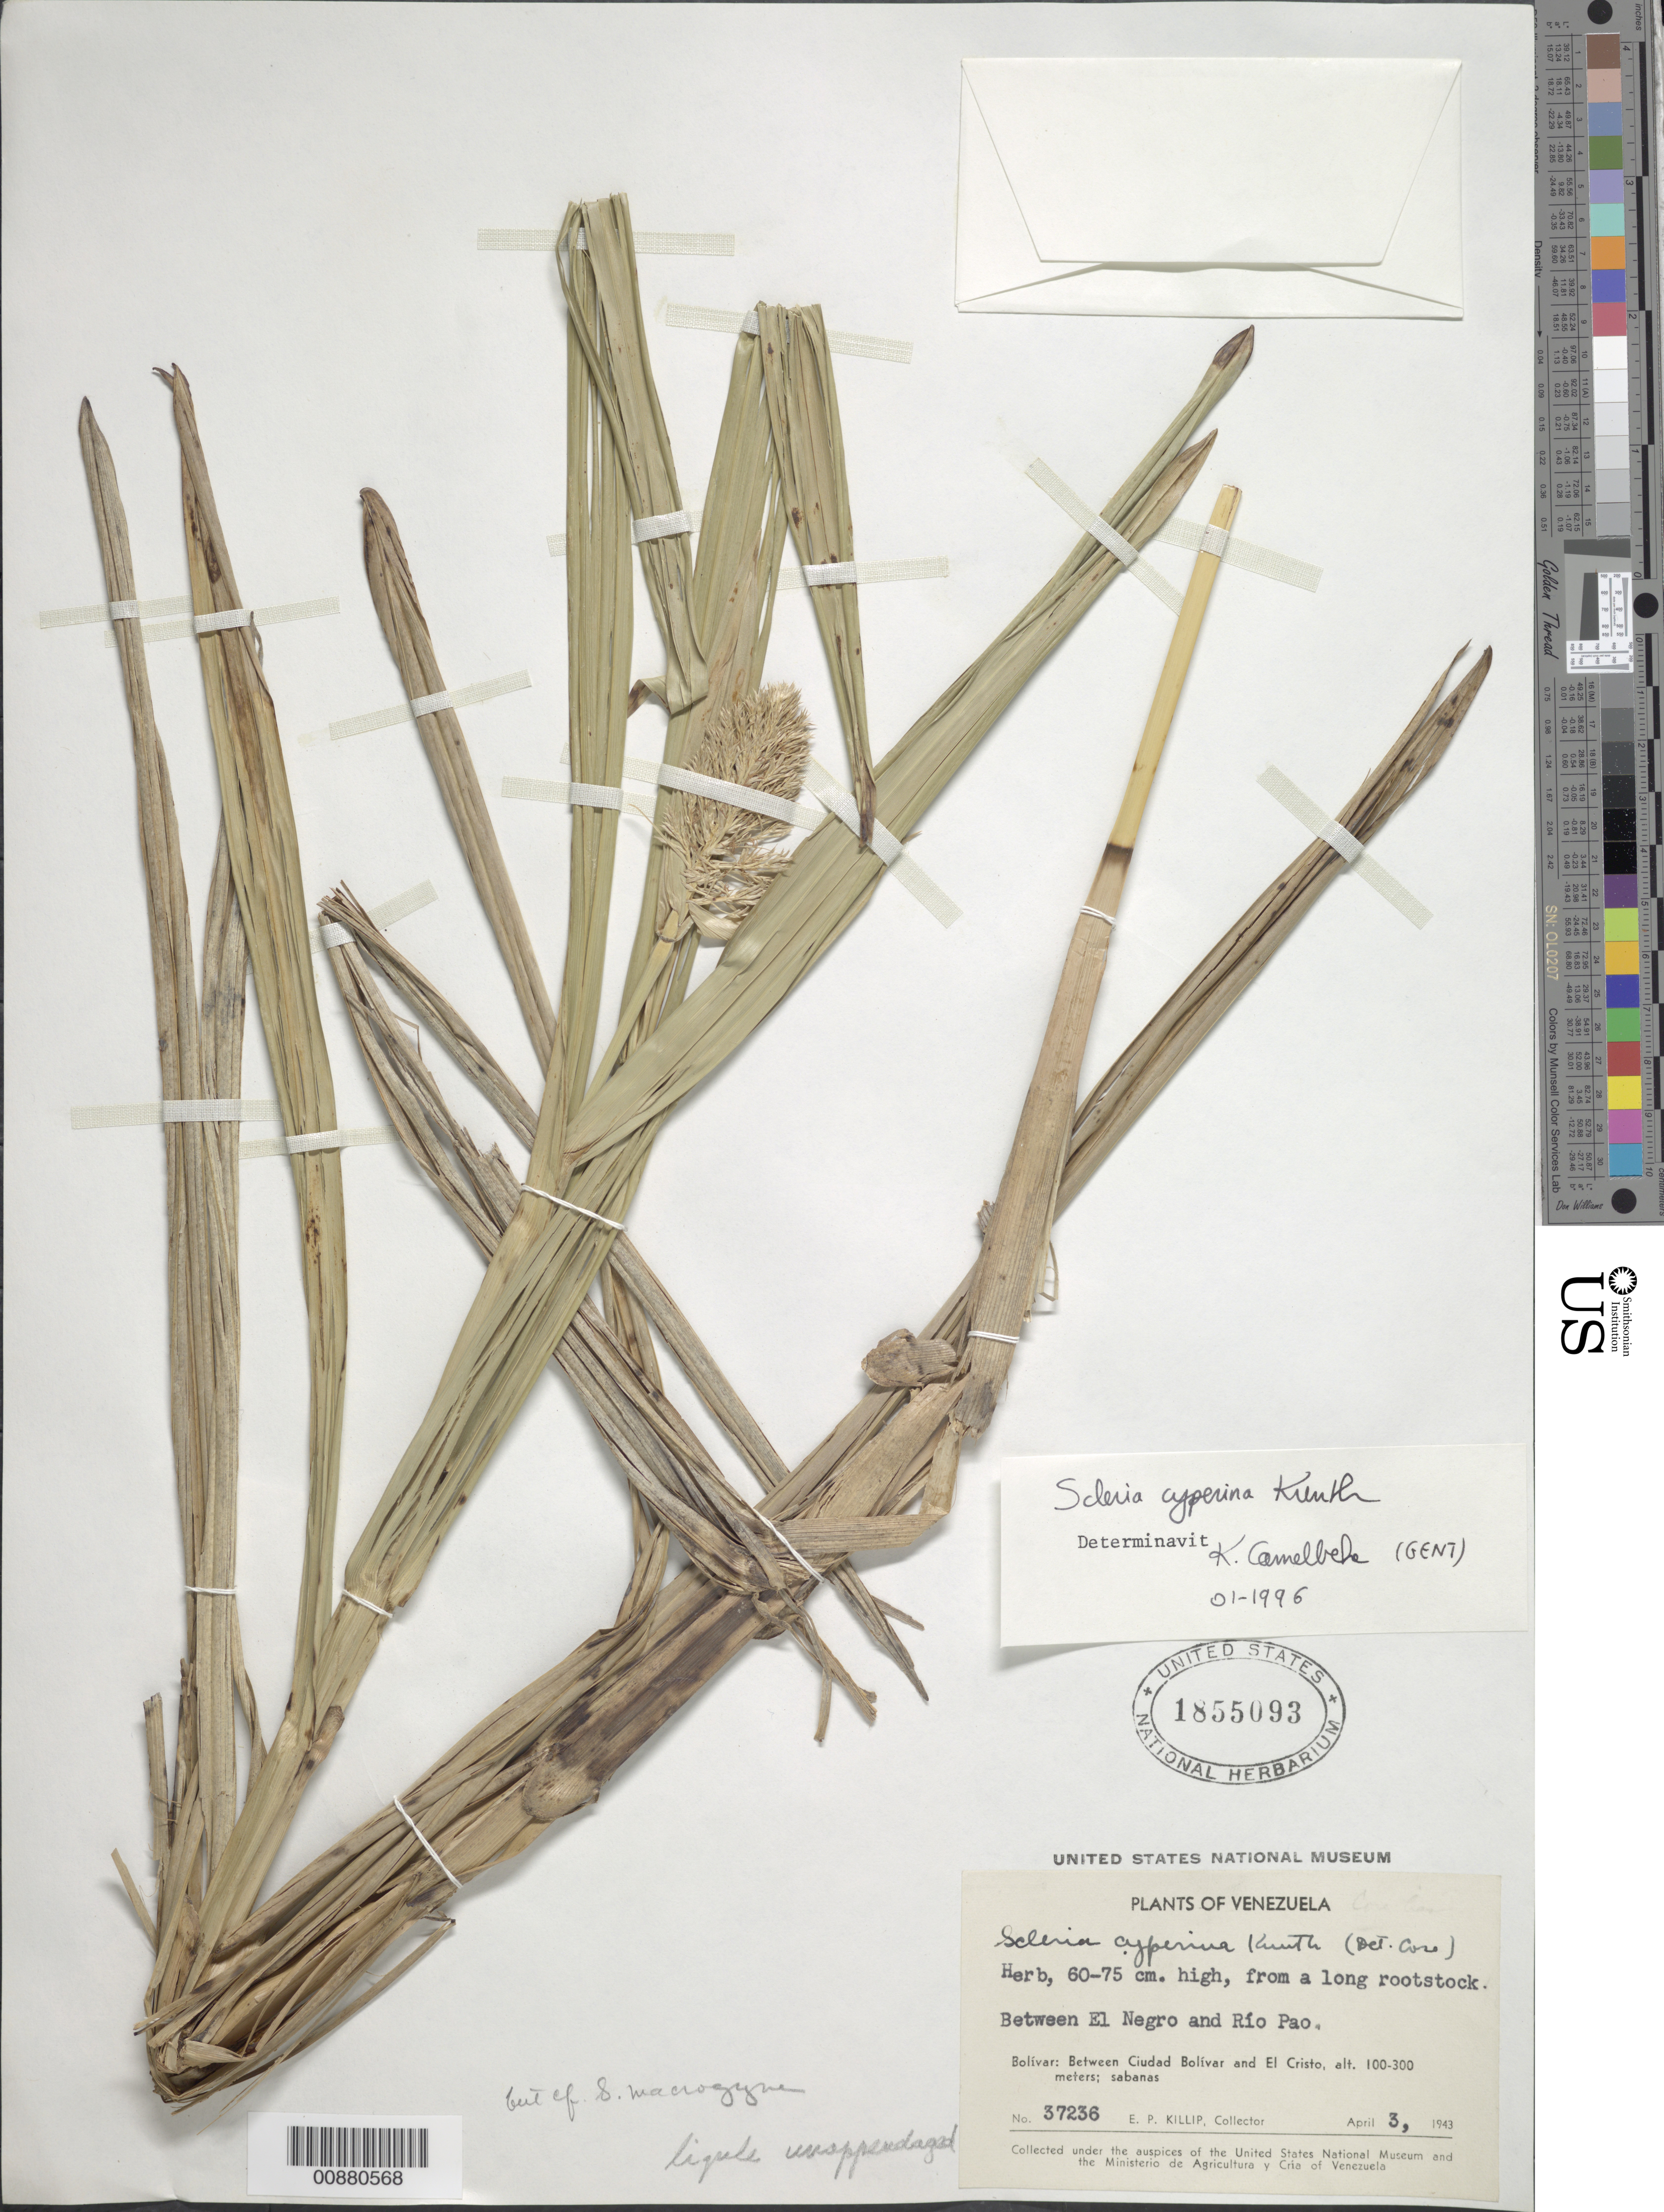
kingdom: Plantae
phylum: Tracheophyta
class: Liliopsida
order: Poales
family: Cyperaceae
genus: Scleria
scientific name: Scleria cyperina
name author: Willd. ex Kunth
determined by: Camelbeke, K.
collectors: E. P. Killip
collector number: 37236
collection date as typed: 3-Apr-43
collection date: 1943-04-03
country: Venezuela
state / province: Bolívar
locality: Ciudad Bolívar to El Cristo, between El Negro and Río Pao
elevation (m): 100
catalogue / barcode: US 1855093